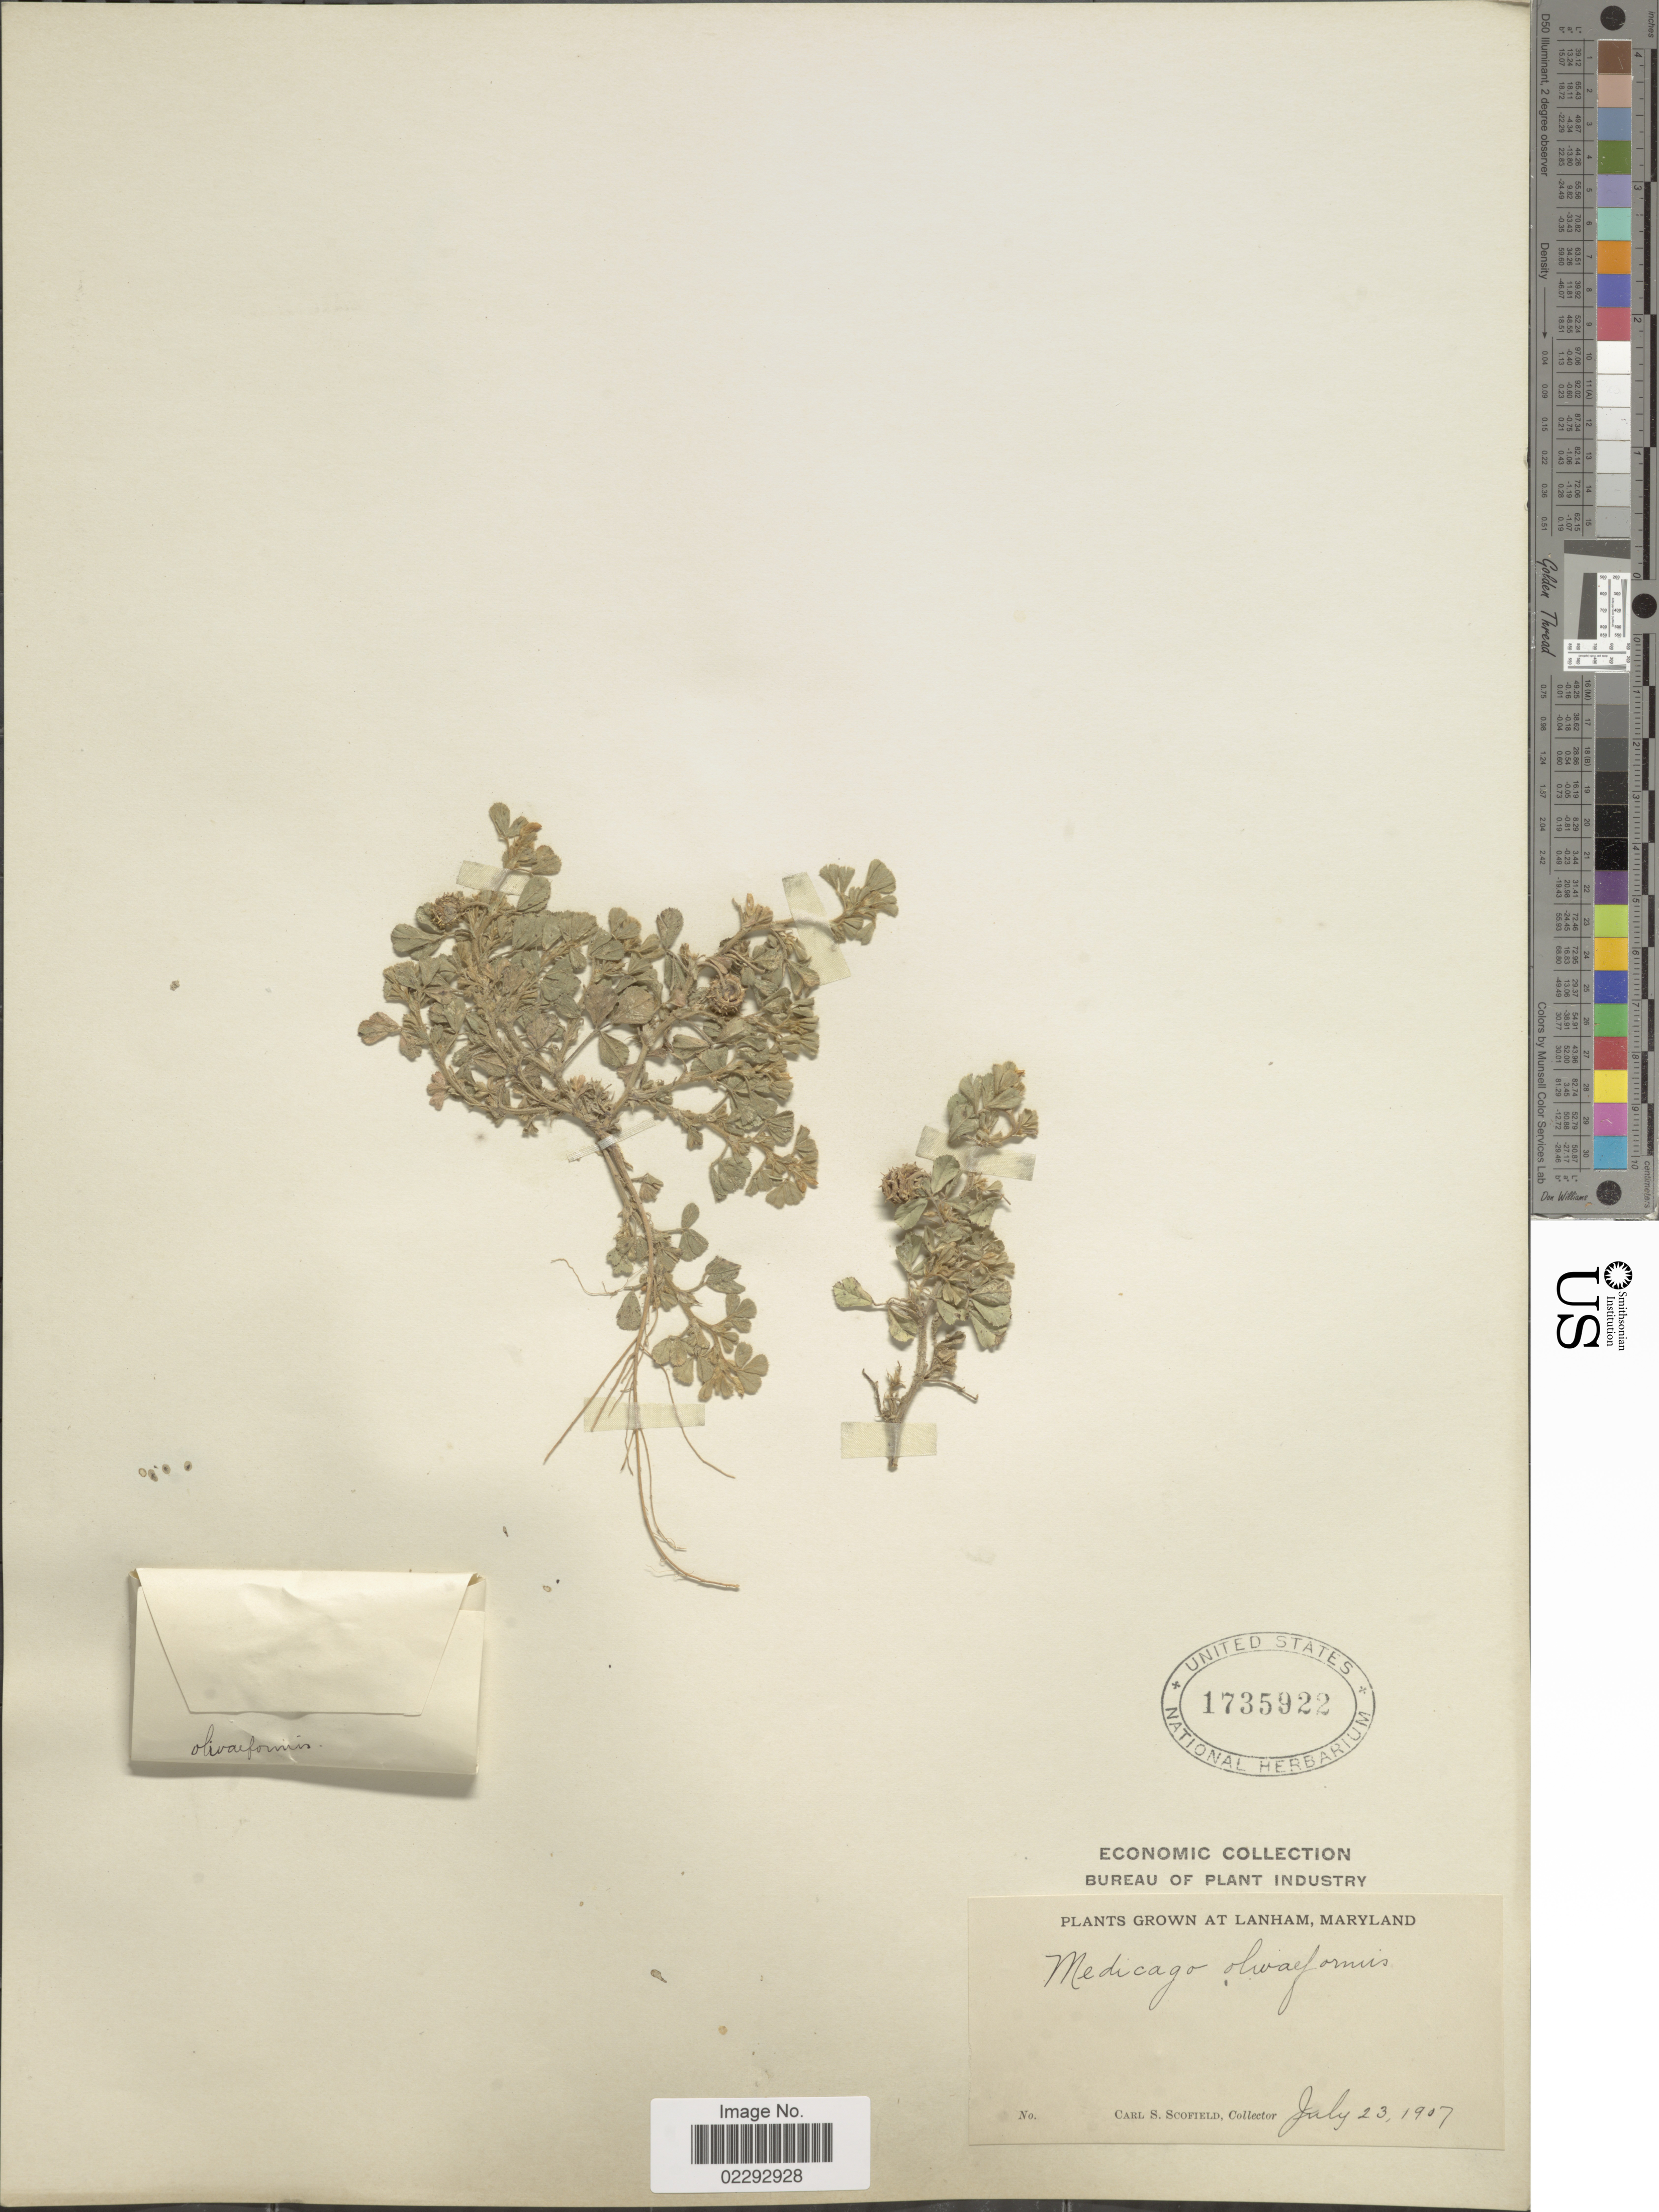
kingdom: Plantae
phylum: Tracheophyta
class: Magnoliopsida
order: Fabales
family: Fabaceae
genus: Medicago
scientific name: Medicago olivaeformis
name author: Gussone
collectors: C. Scofield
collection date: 1907-07-23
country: United States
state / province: Maryland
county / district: Prince George's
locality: At Lanham, Mayrland.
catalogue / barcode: US 1735922